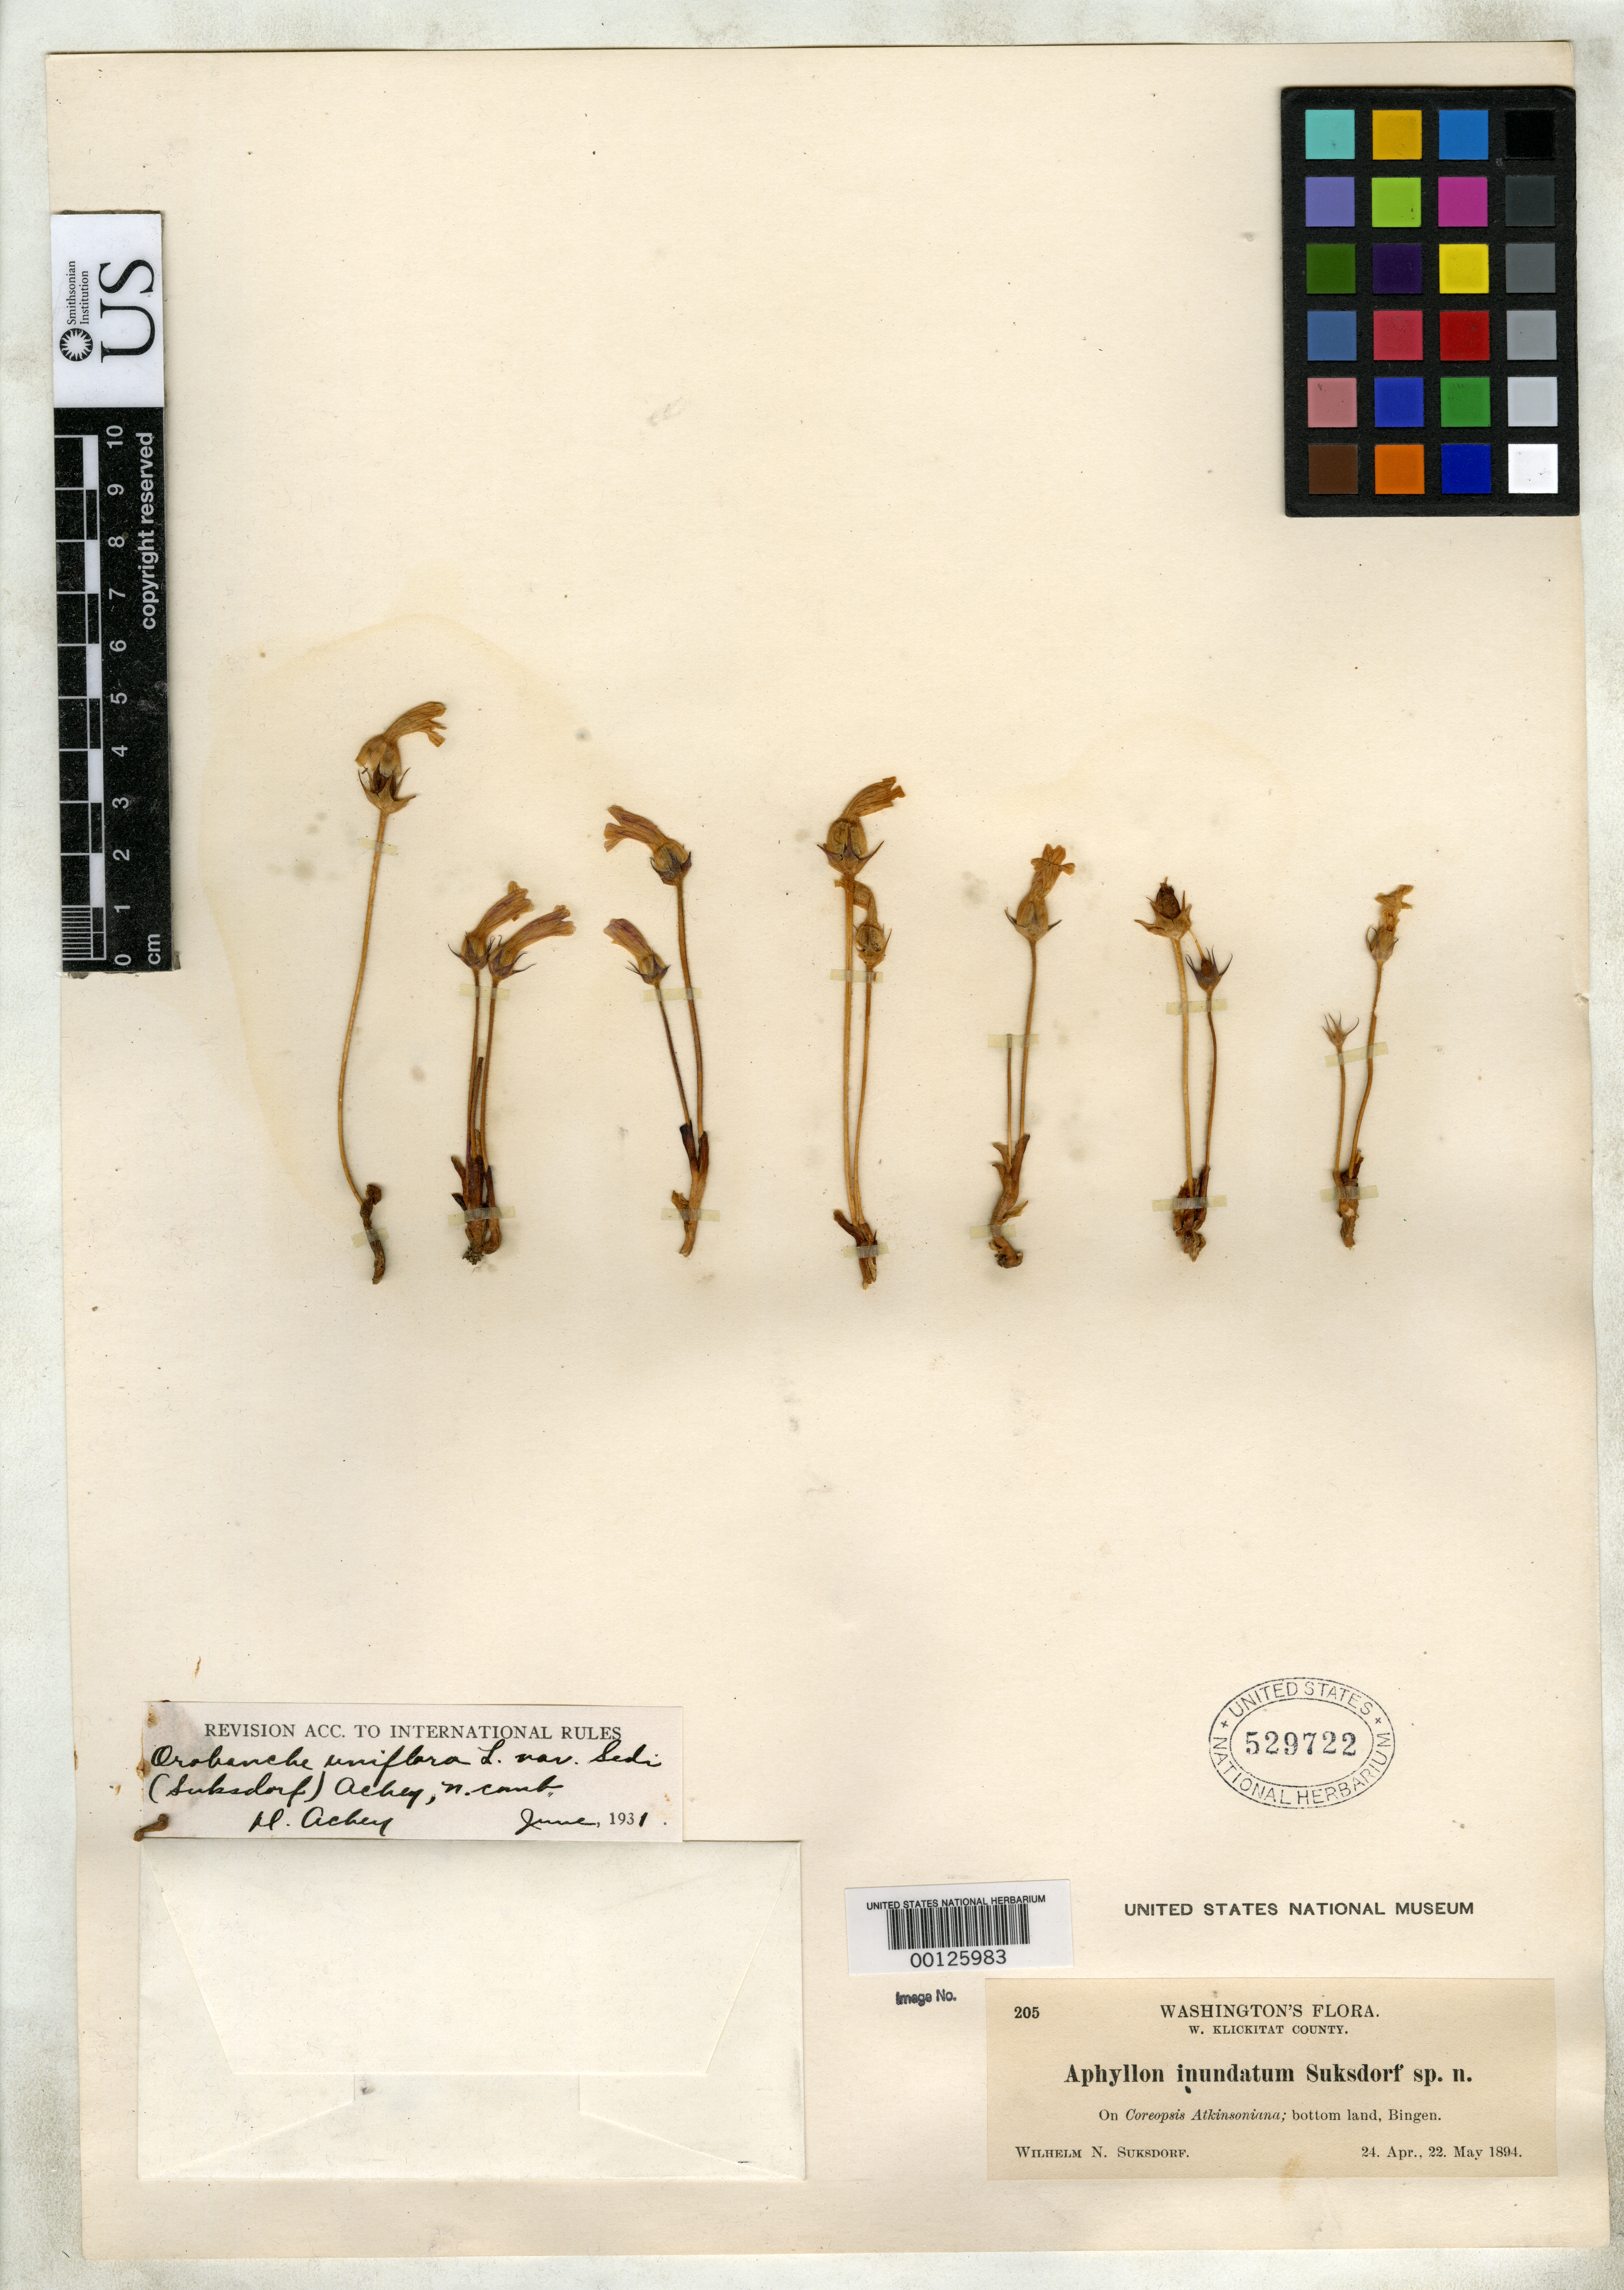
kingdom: Plantae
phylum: Tracheophyta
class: Magnoliopsida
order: Lamiales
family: Orobanchaceae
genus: Aphyllon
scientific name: Aphyllon inundatum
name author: Suksd.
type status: Isotype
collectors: W. N. Suksdorf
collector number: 205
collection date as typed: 24 Apr 1894 to 22 May 1894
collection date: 1894-04-24/1894-05-22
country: United States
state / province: Washington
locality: Bingen.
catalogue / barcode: US 529722